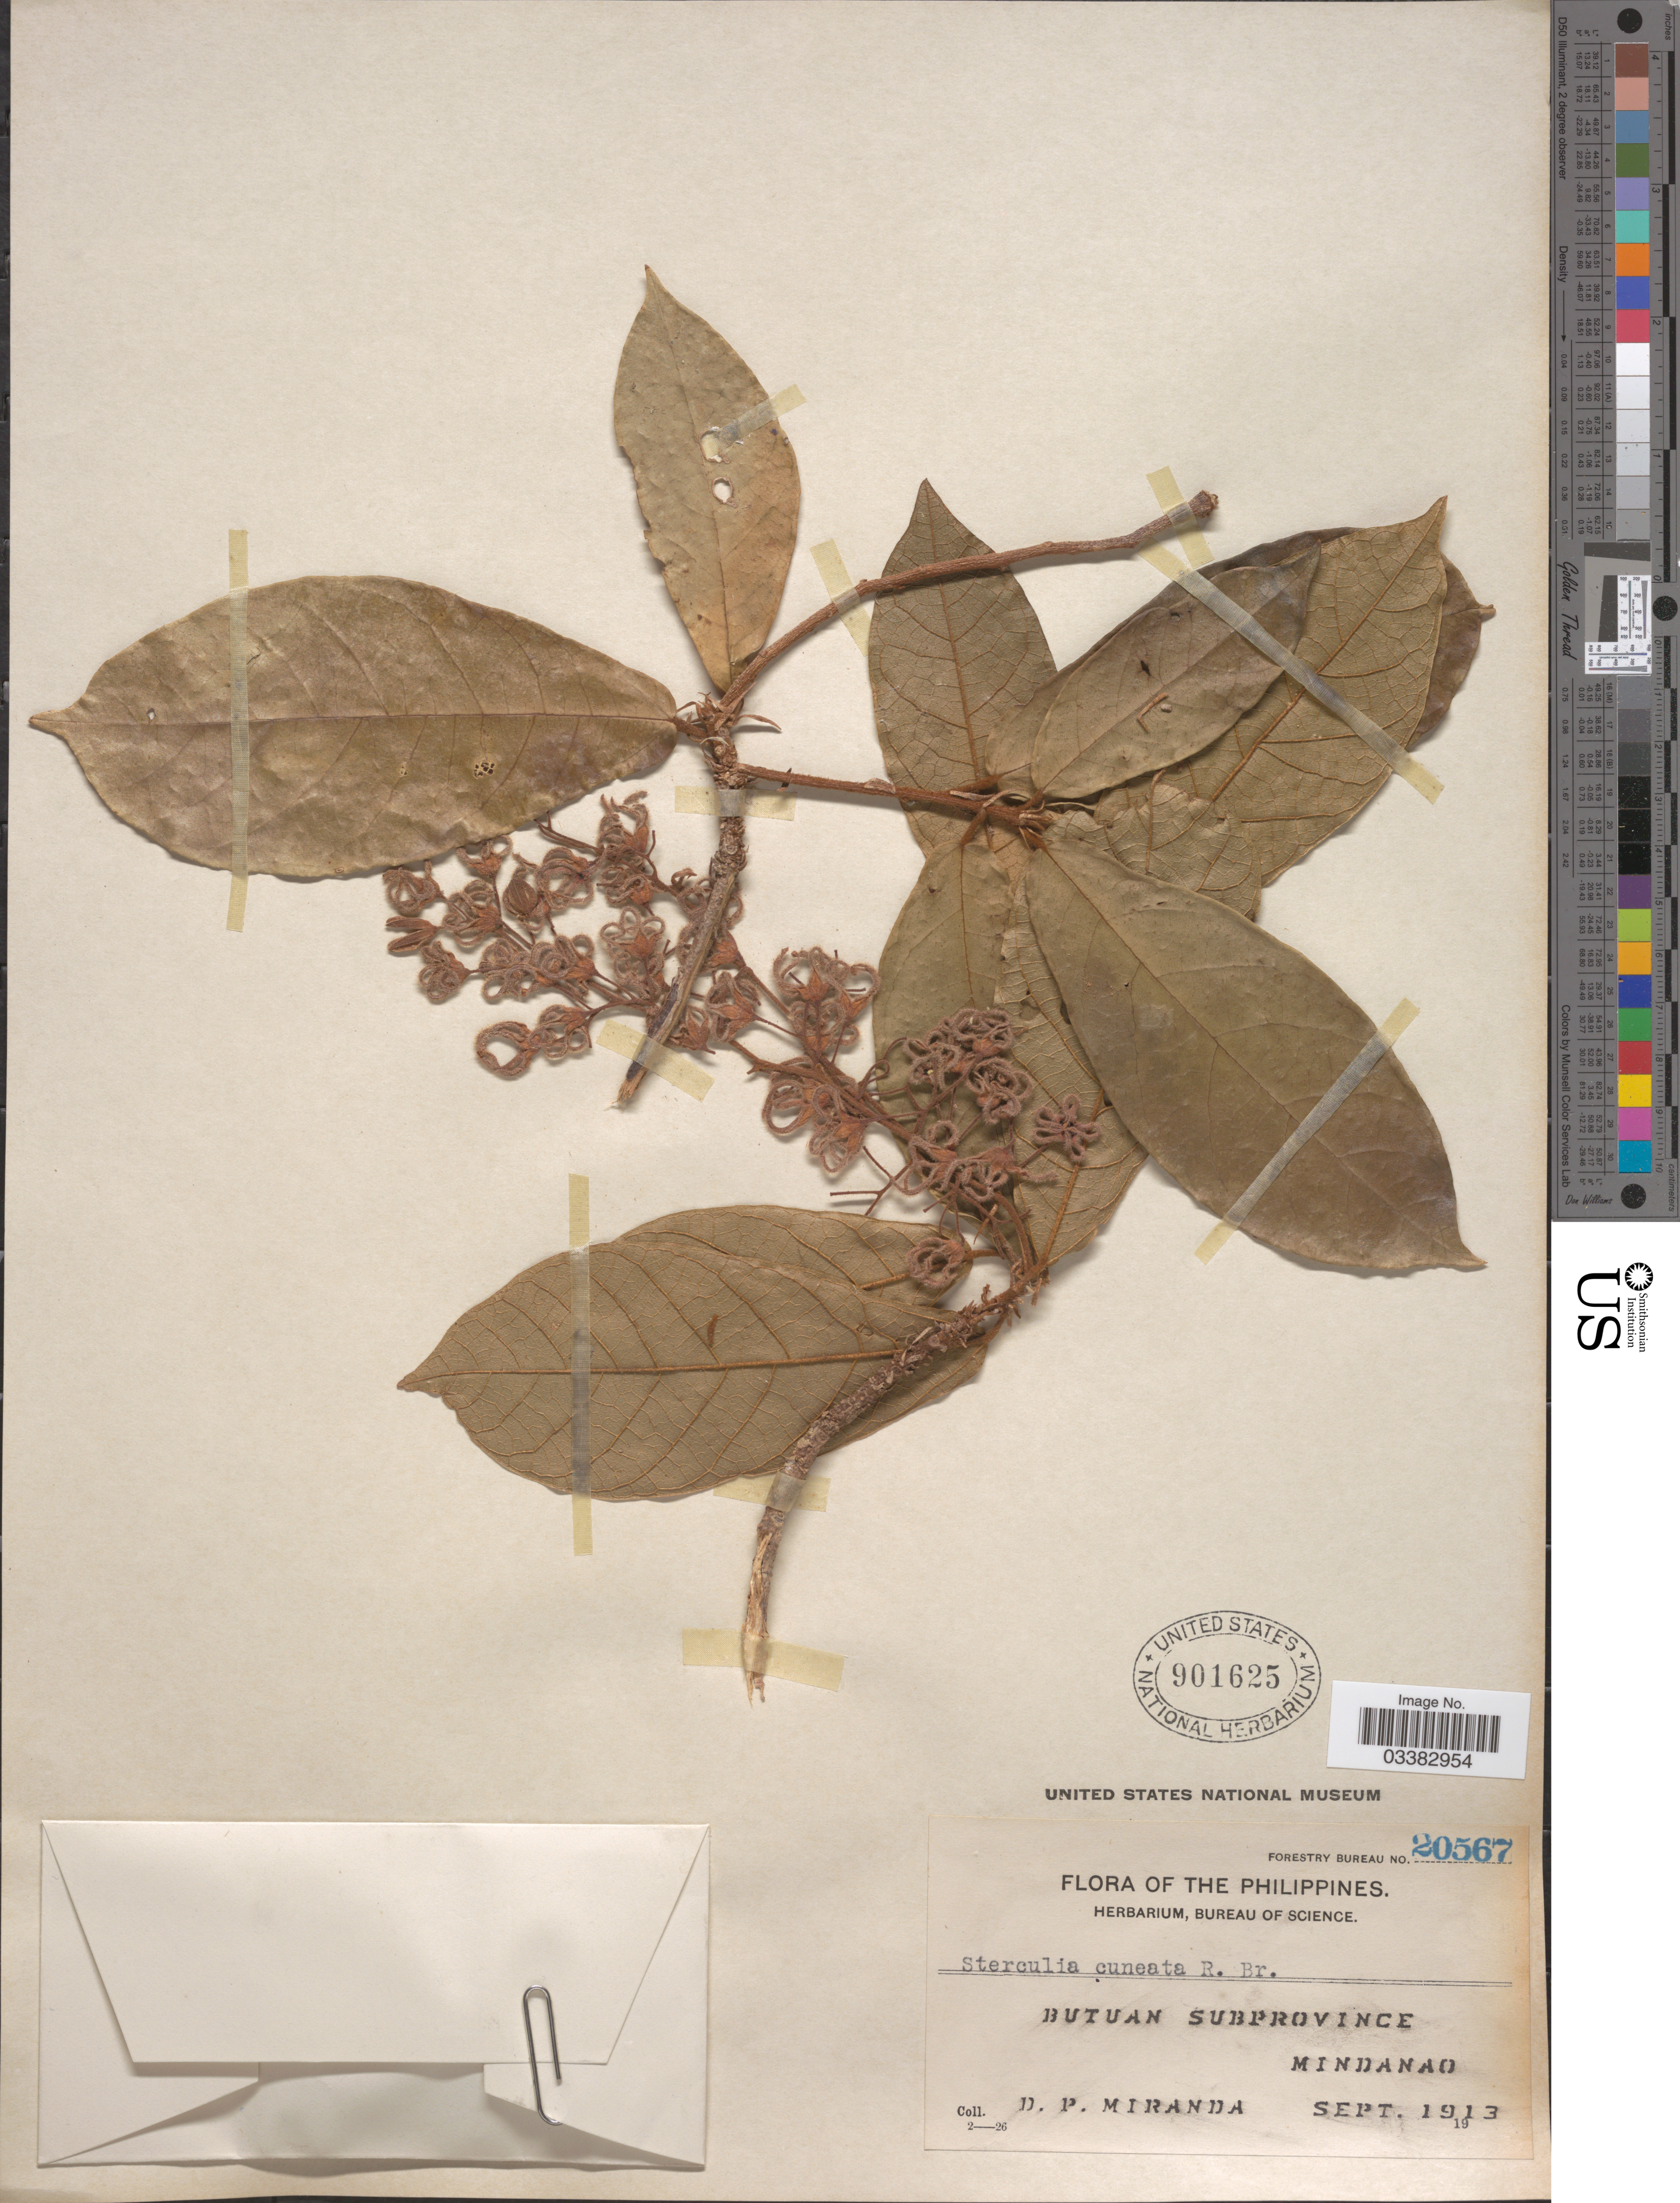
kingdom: Plantae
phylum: Tracheophyta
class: Magnoliopsida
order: Malvales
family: Malvaceae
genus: Sterculia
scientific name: Sterculia cuneata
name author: R. Br.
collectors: D. P. Miranda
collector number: Forestry Bureau 20567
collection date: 1913-09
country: Philippines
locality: Butuan Subprovince, Mindanao.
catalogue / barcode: US 901625